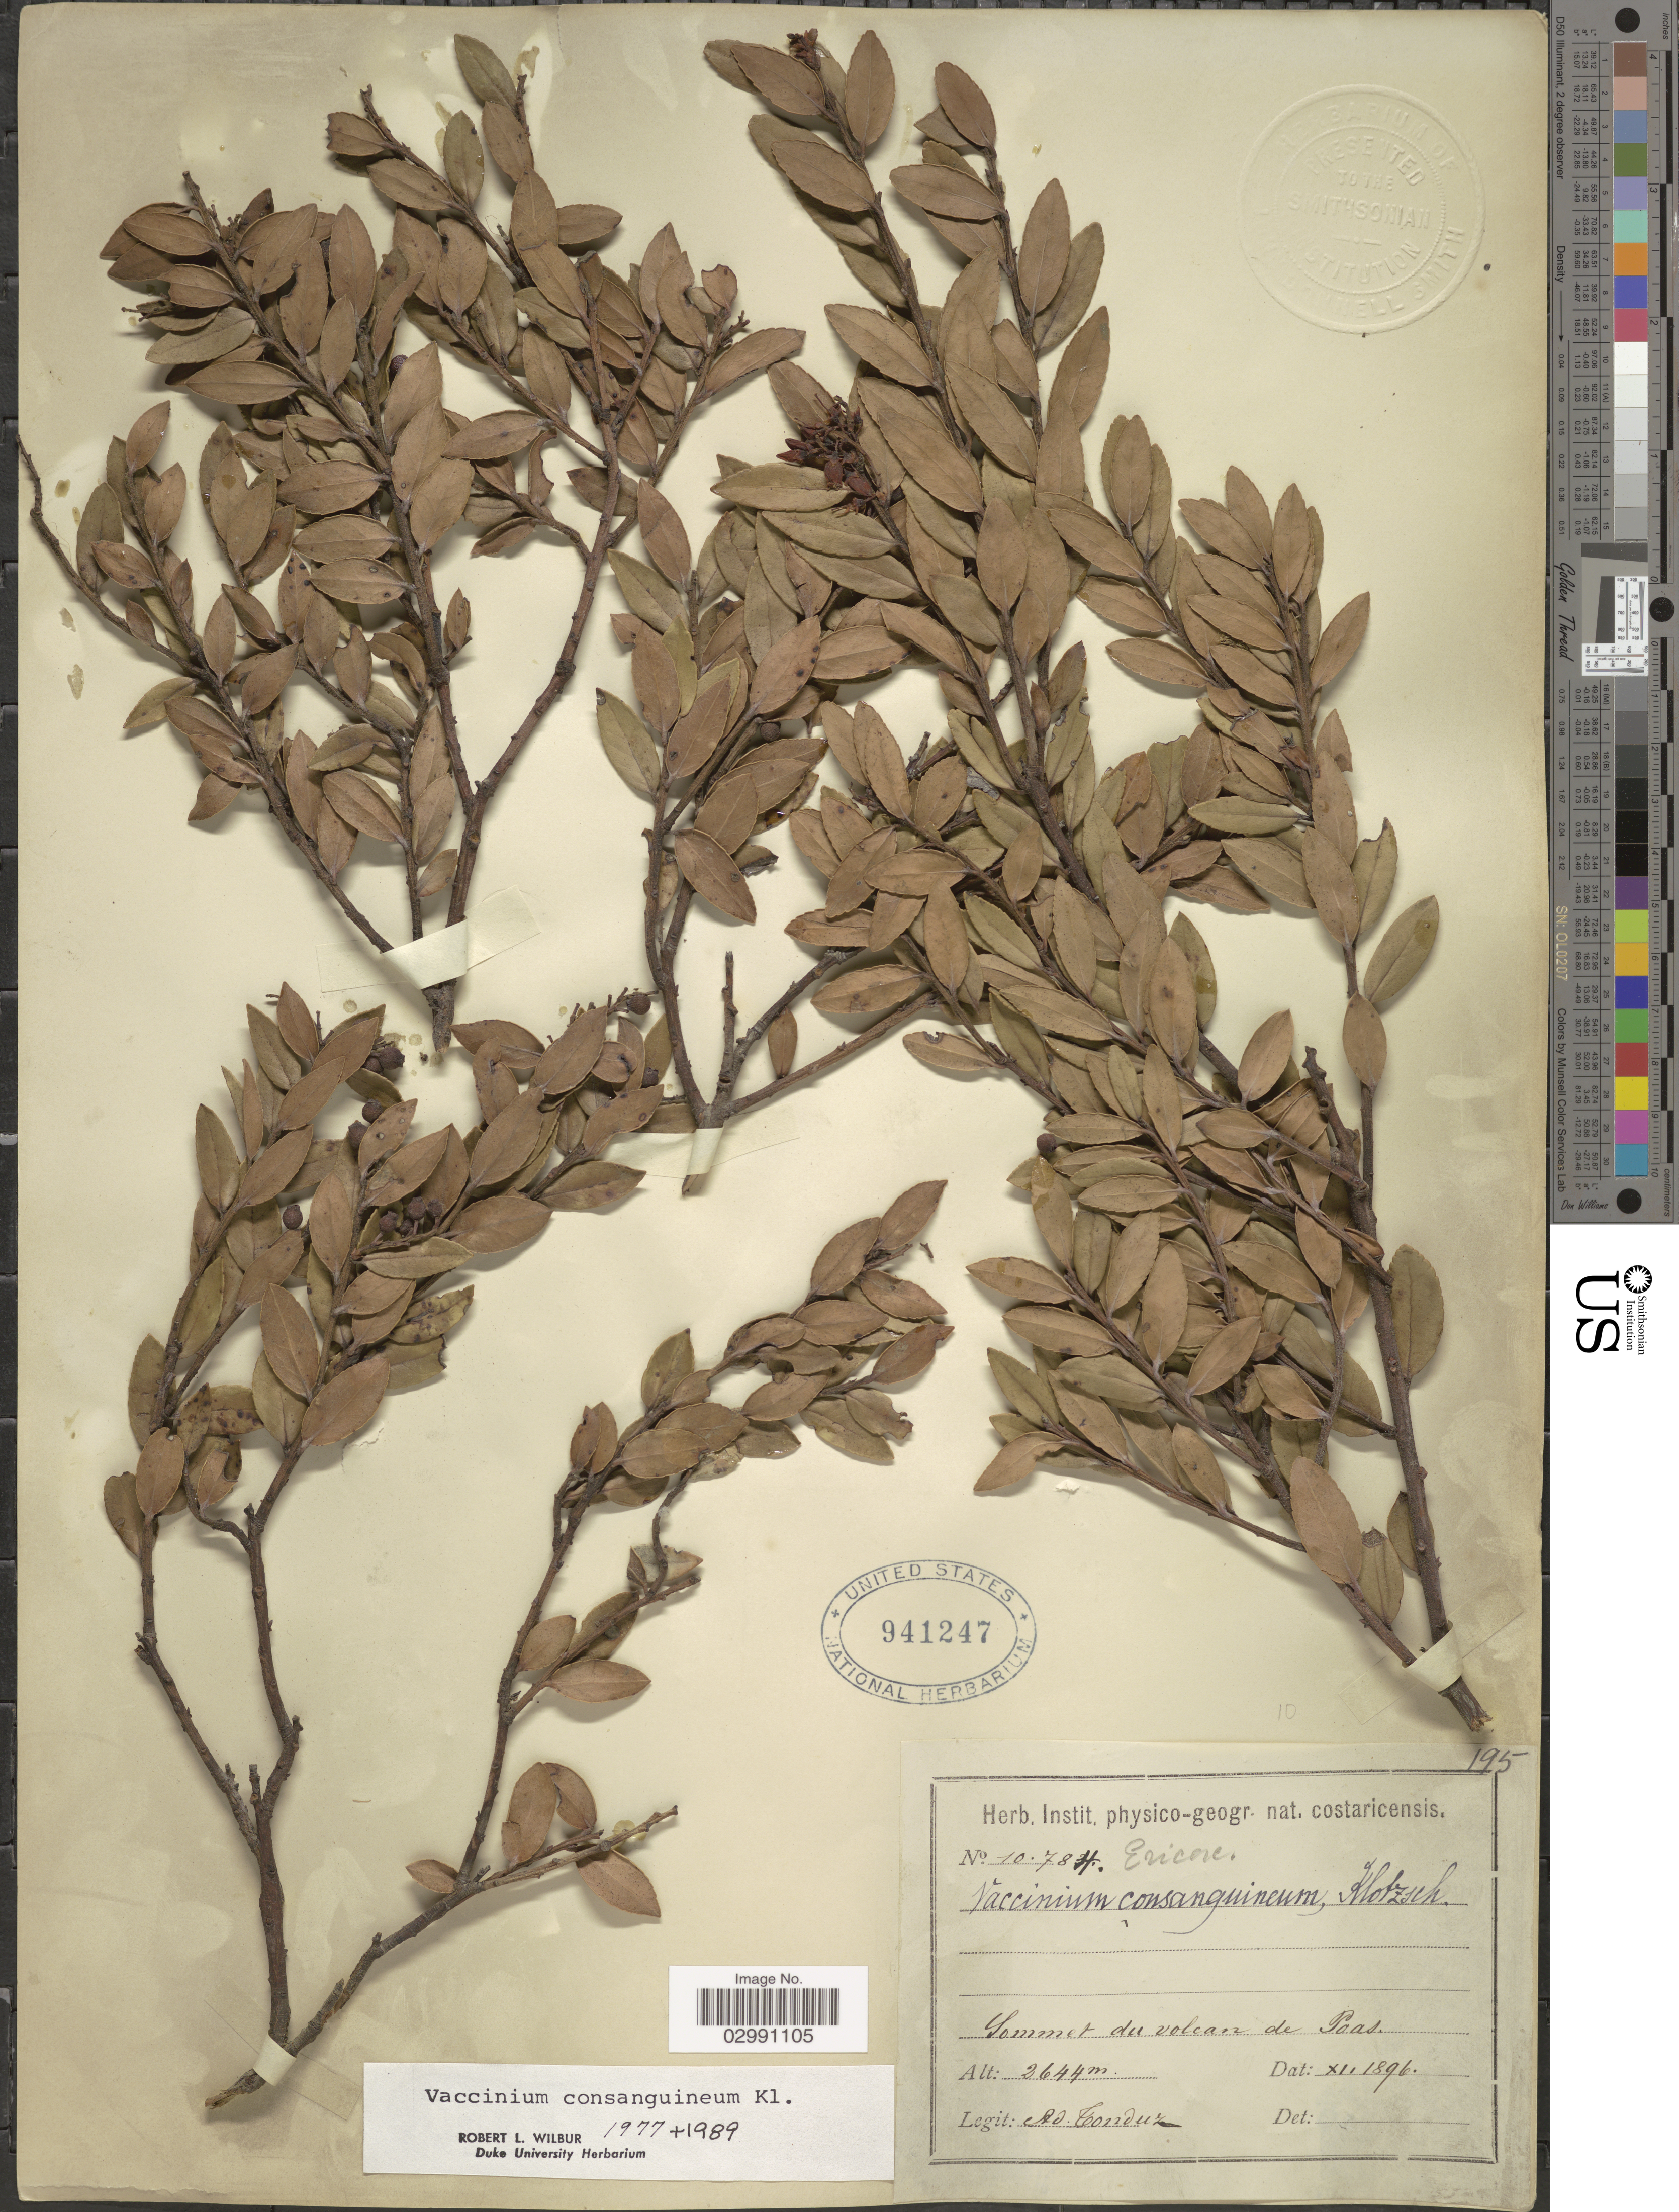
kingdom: Plantae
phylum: Tracheophyta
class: Magnoliopsida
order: Ericales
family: Ericaceae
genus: Vaccinium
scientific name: Vaccinium consanguineum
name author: Klotzsch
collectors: A. Tonduz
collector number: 10784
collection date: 1896-11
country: Costa Rica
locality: Sommet du volcan de Poas.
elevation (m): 2644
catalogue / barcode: US 941247